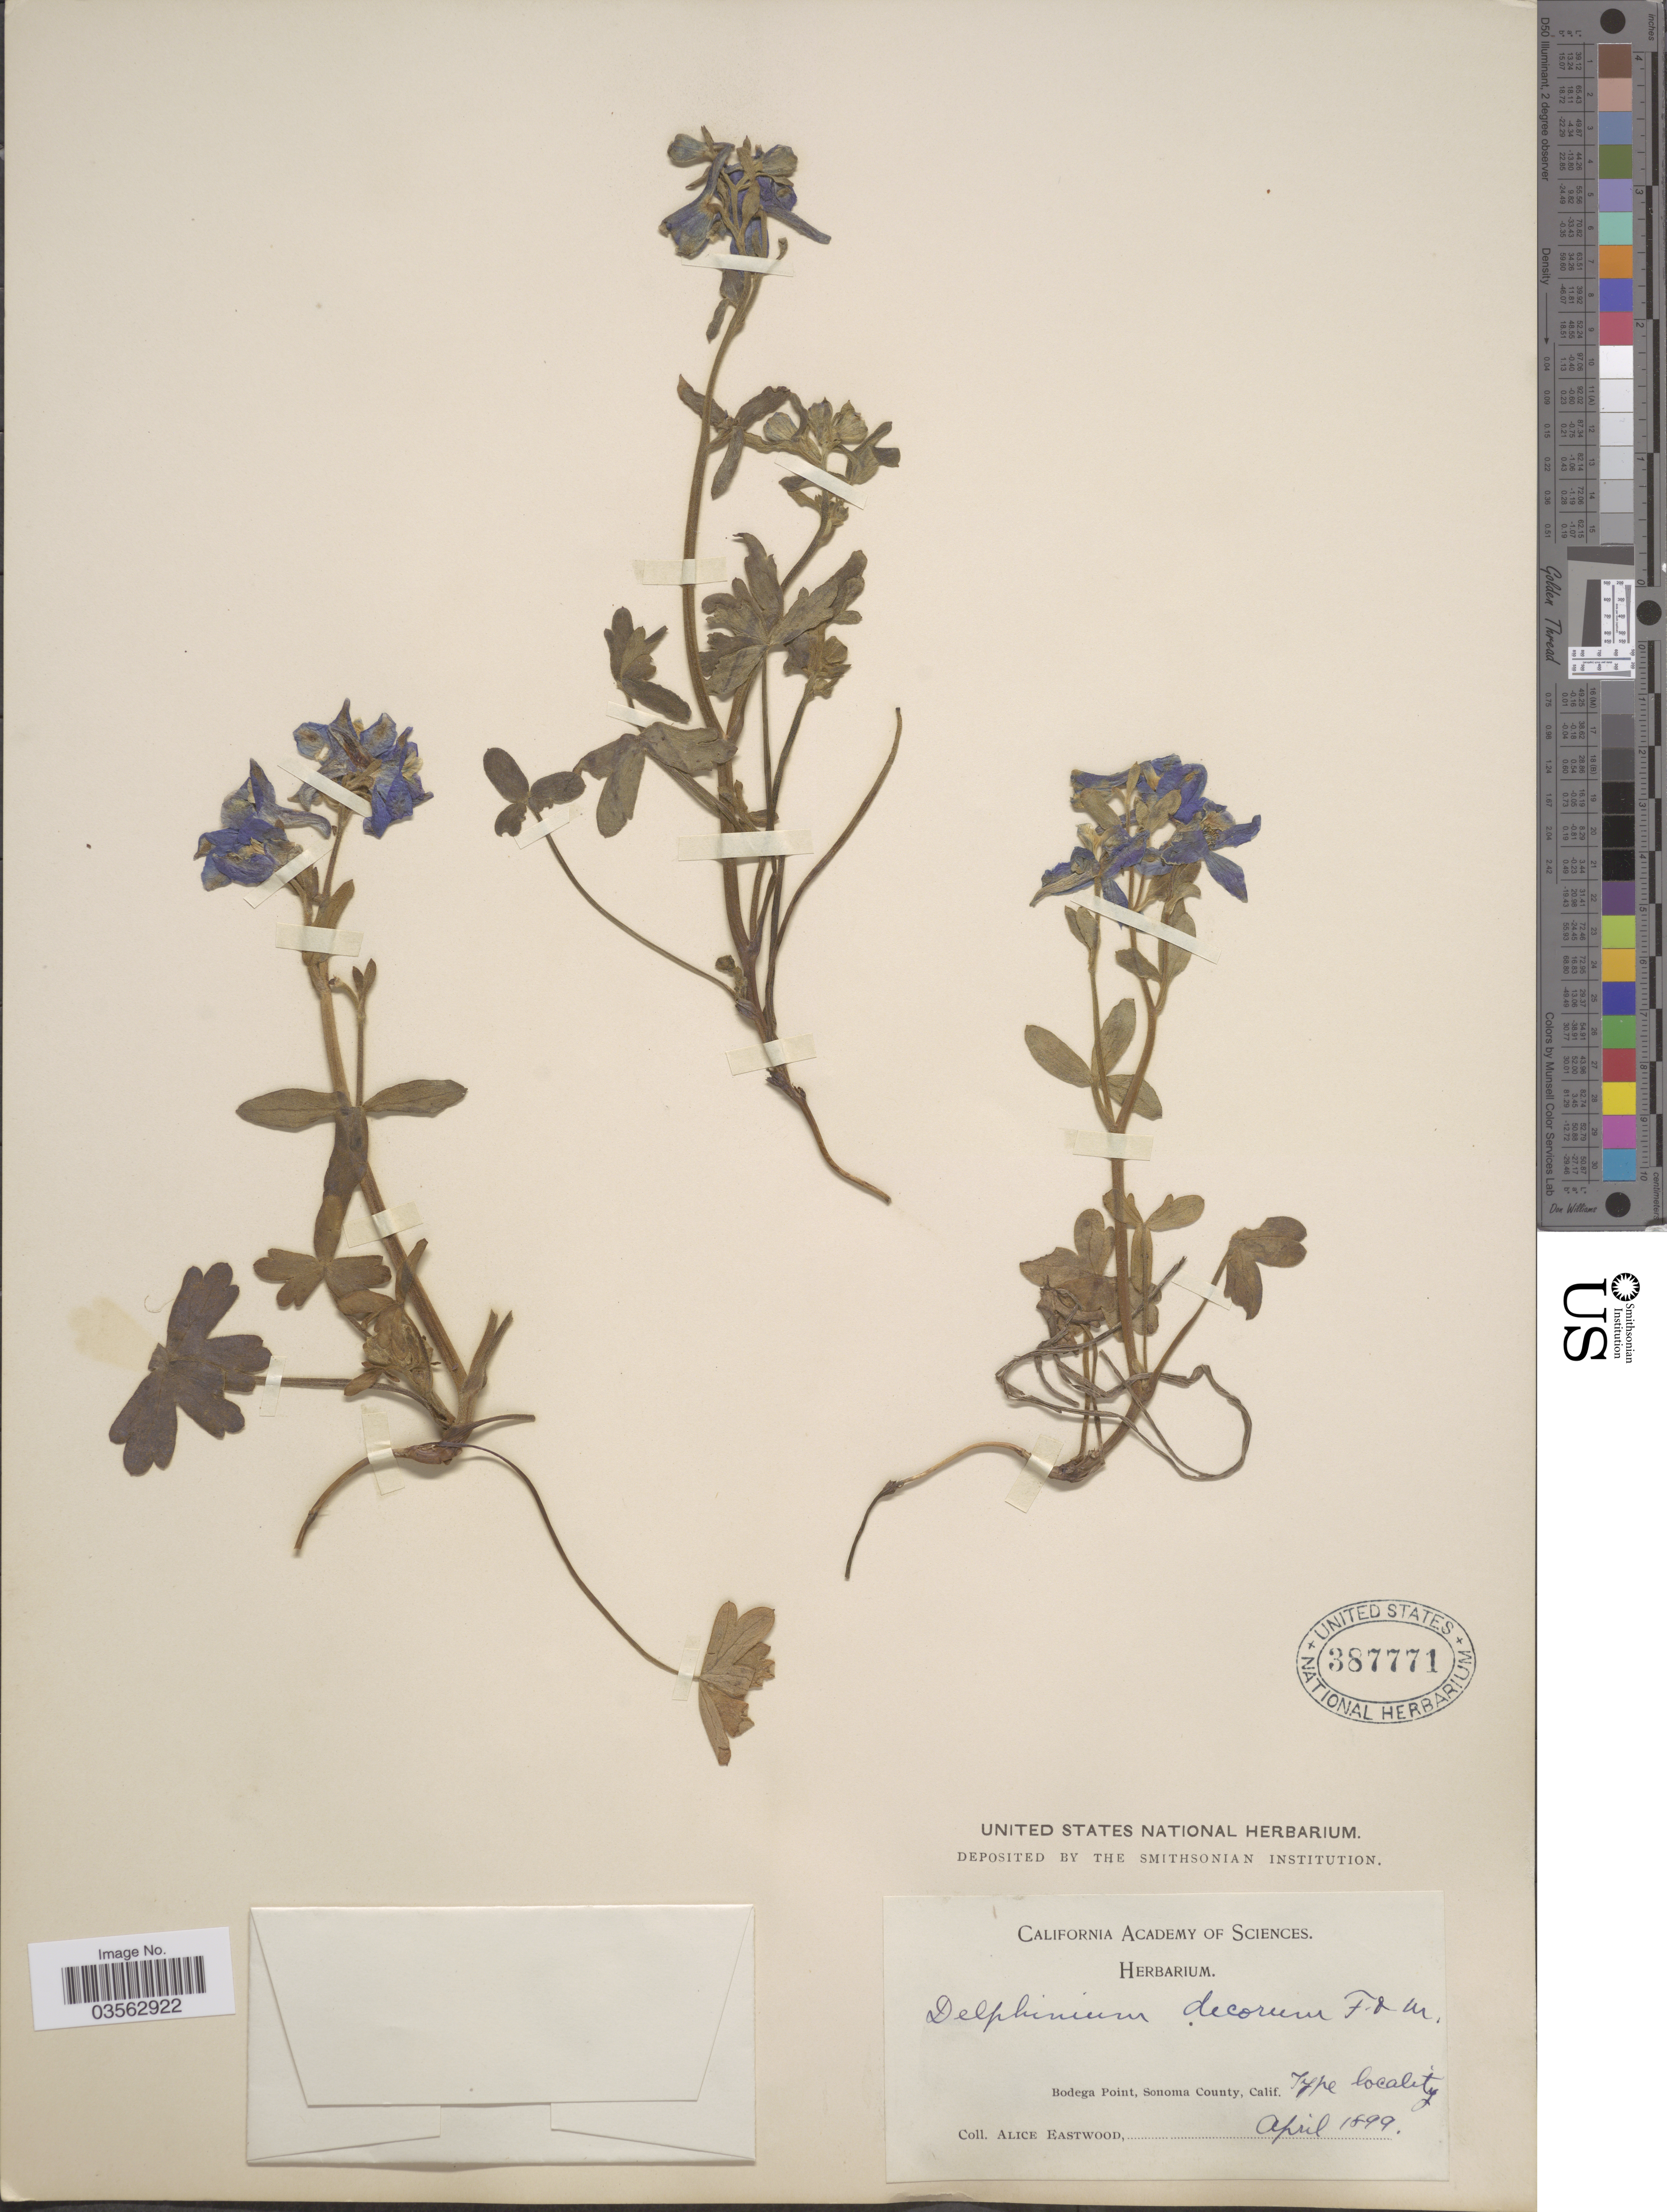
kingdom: Plantae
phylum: Tracheophyta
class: Magnoliopsida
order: Ranunculales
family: Ranunculaceae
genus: Delphinium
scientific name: Delphinium decorum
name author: Fisch. & C.A. Mey.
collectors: A. Eastwood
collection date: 1899-04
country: United States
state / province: California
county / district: Sonoma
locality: Bodega Point, Sonoma County.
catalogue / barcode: US 387771